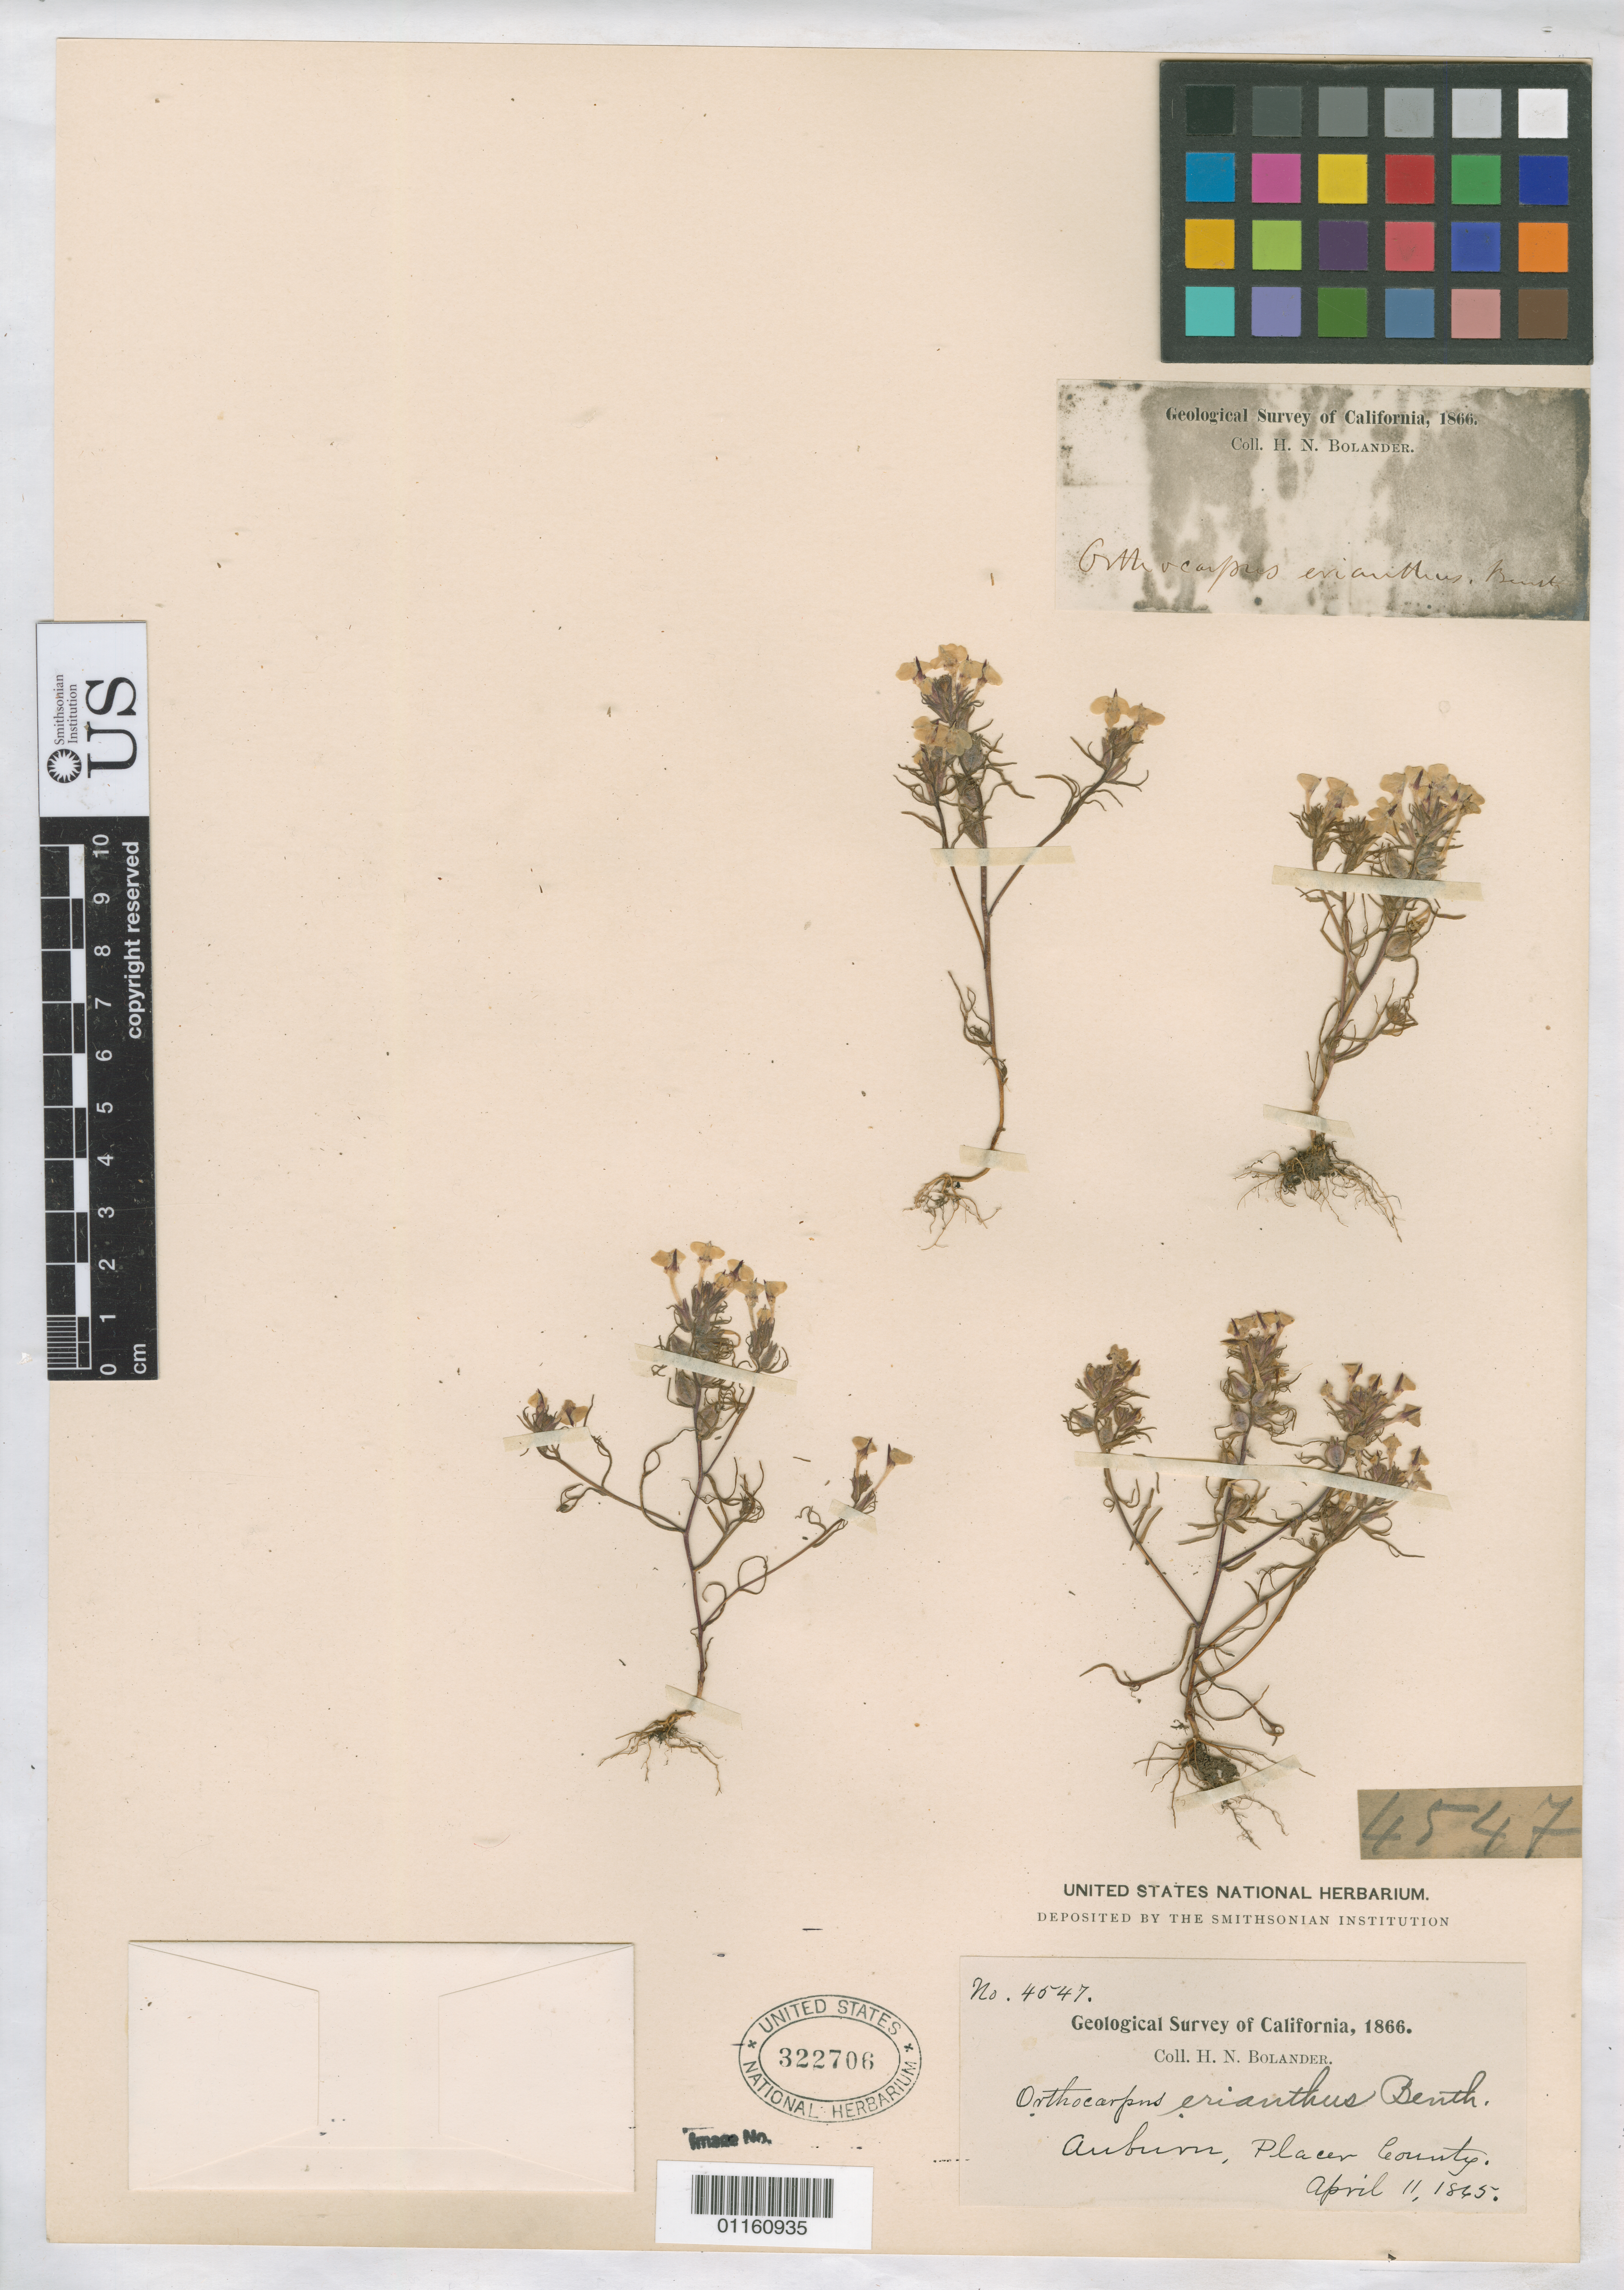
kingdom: Plantae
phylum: Tracheophyta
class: Magnoliopsida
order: Lamiales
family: Orobanchaceae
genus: Orthocarpus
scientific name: Orthocarpus erianthus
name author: Benth.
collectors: H. Bolander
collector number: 4547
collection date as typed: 11 Apr 1865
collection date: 1865-04-11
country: United States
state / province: California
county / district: Placer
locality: Auburn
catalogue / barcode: US 322706